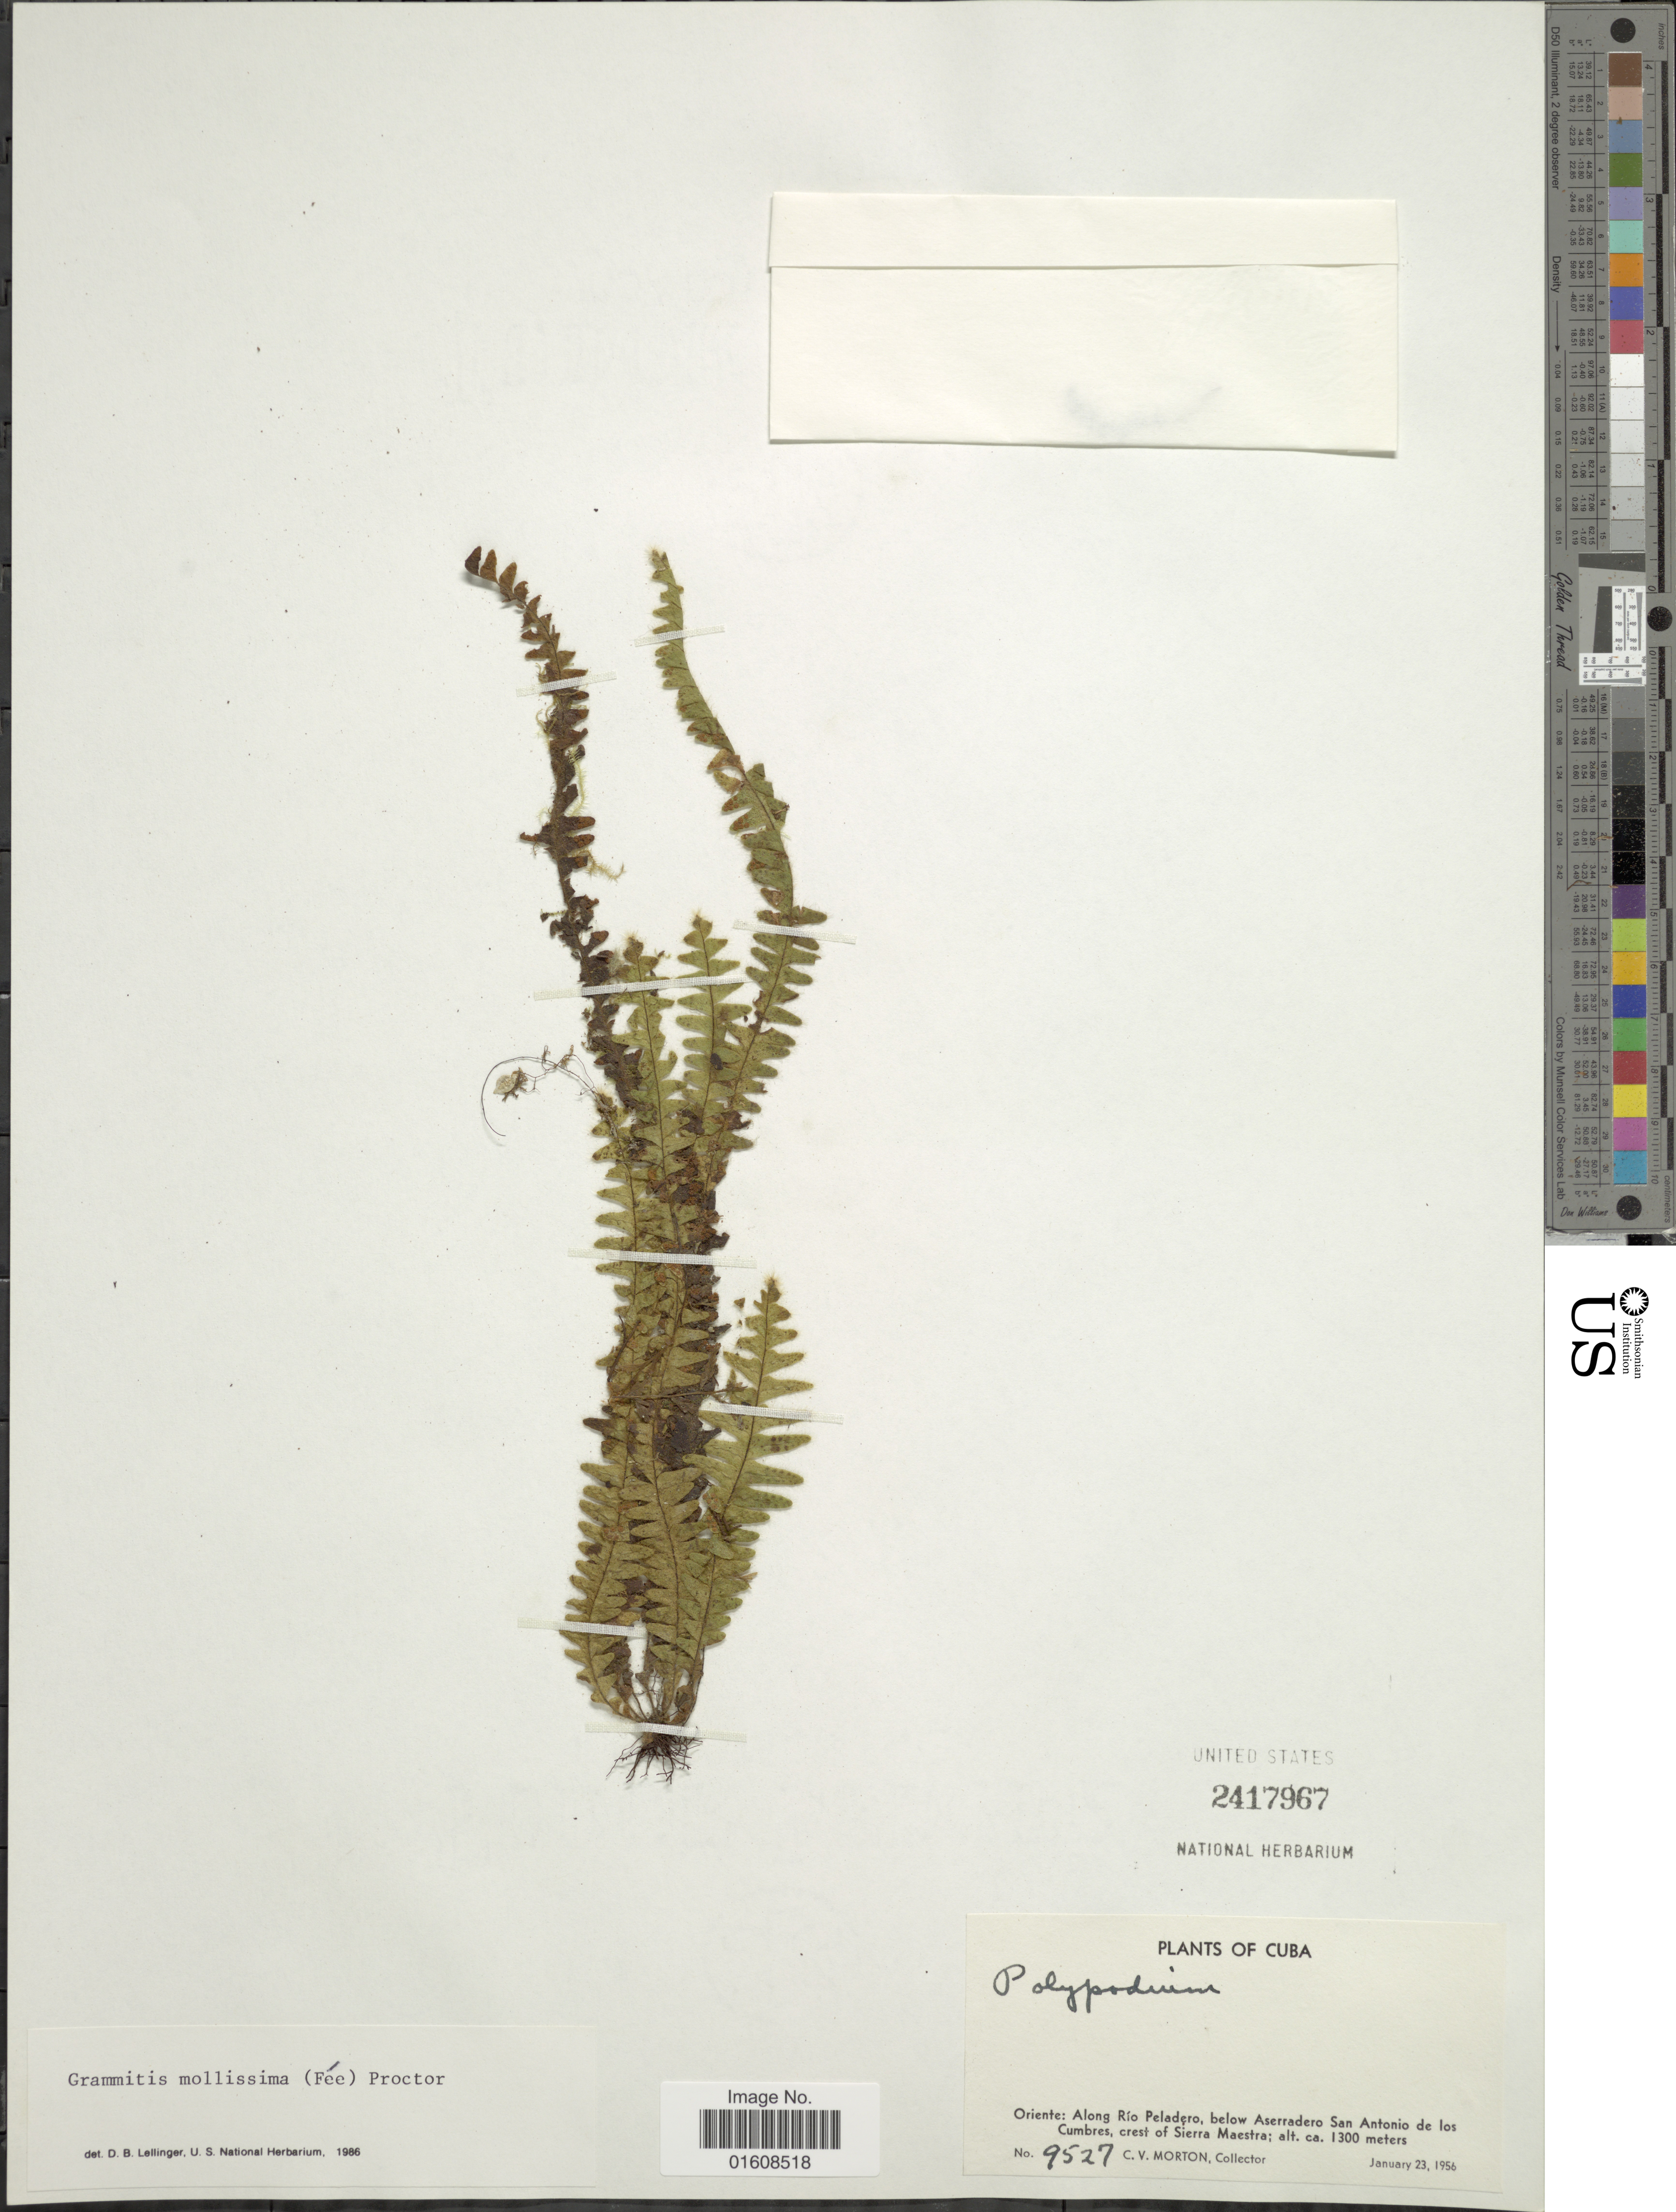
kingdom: Plantae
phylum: Tracheophyta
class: Polypodiopsida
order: Polypodiales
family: Polypodiaceae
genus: Alansmia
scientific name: Alansmia elastica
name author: (Bory ex Willd.) Moguel & M. Kessler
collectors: C. V. Morton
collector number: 9527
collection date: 1956-01-23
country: Cuba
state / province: Oriente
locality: Along Río Peladero, below Aserradero San Antonio de los Cumbres, crest of Sierra Maestra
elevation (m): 1300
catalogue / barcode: US 2417967